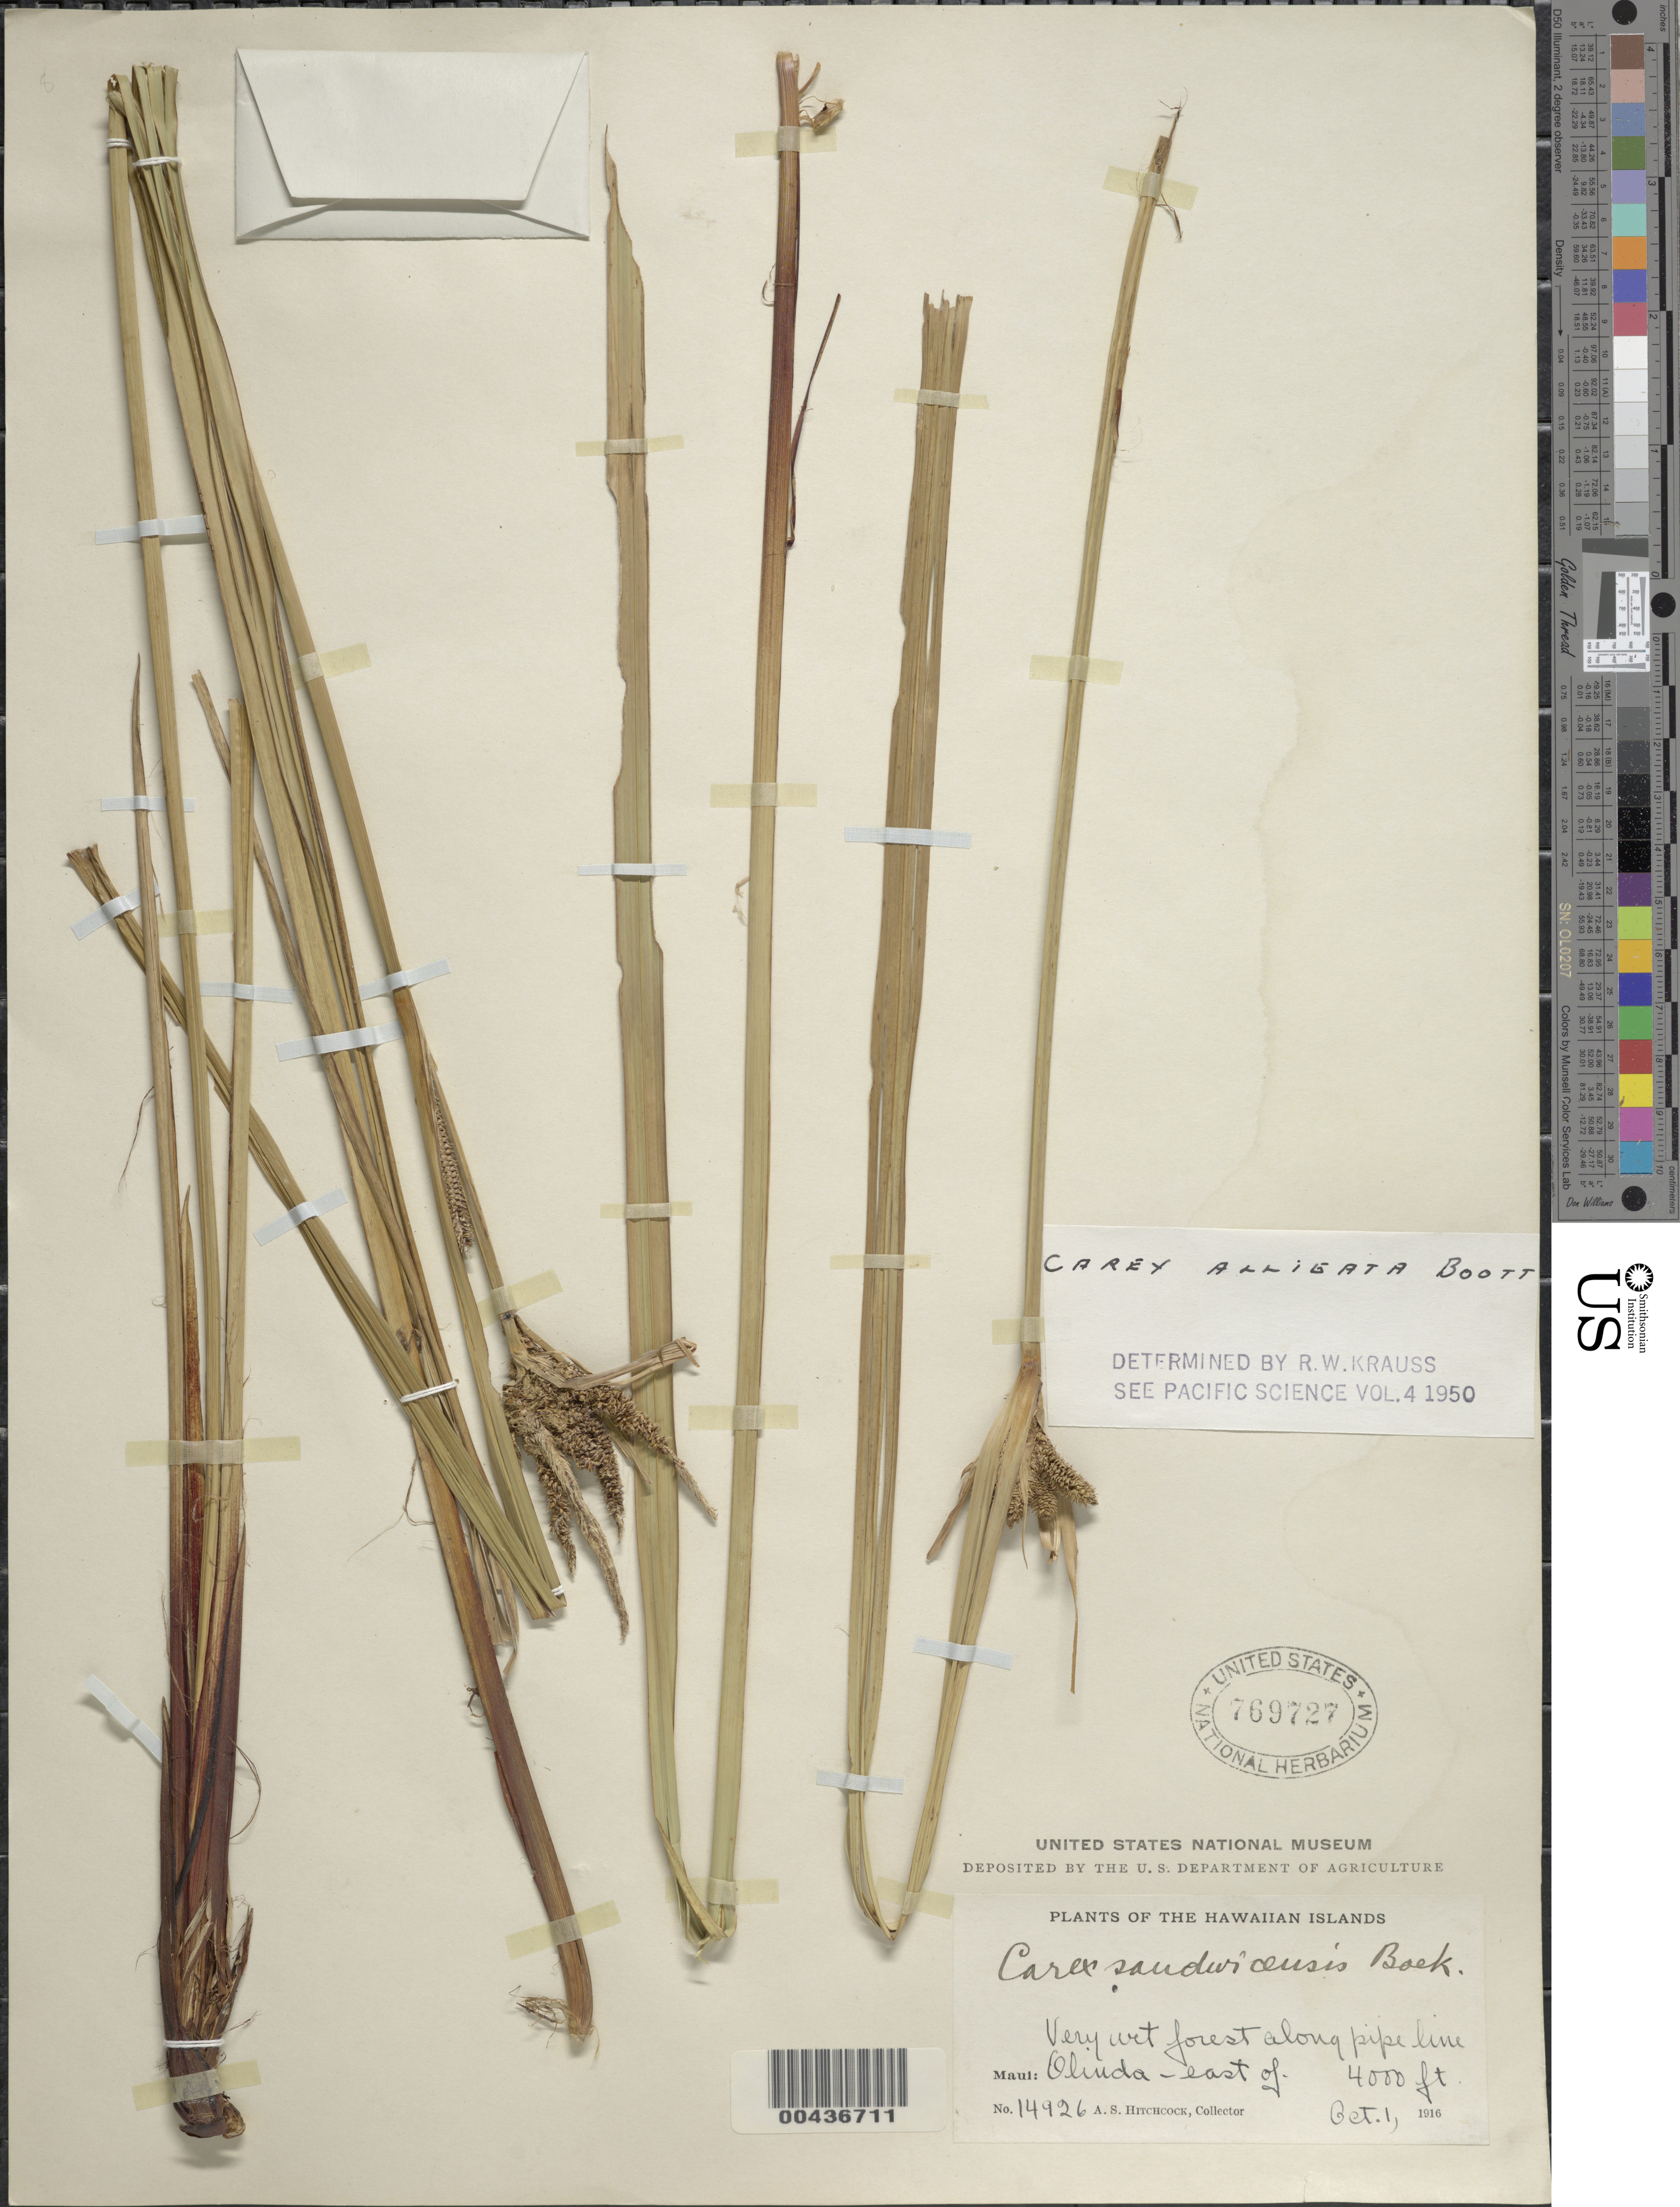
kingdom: Plantae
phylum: Tracheophyta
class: Liliopsida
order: Poales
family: Cyperaceae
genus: Carex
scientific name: Carex alligata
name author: Boott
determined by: Krauss, R. W.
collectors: A. S. Hitchcock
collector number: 14926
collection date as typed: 1 Oct 1916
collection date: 1916-10-01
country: United States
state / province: Hawaii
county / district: Maui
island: Maui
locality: Olinda - E of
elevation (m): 1219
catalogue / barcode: US 769727